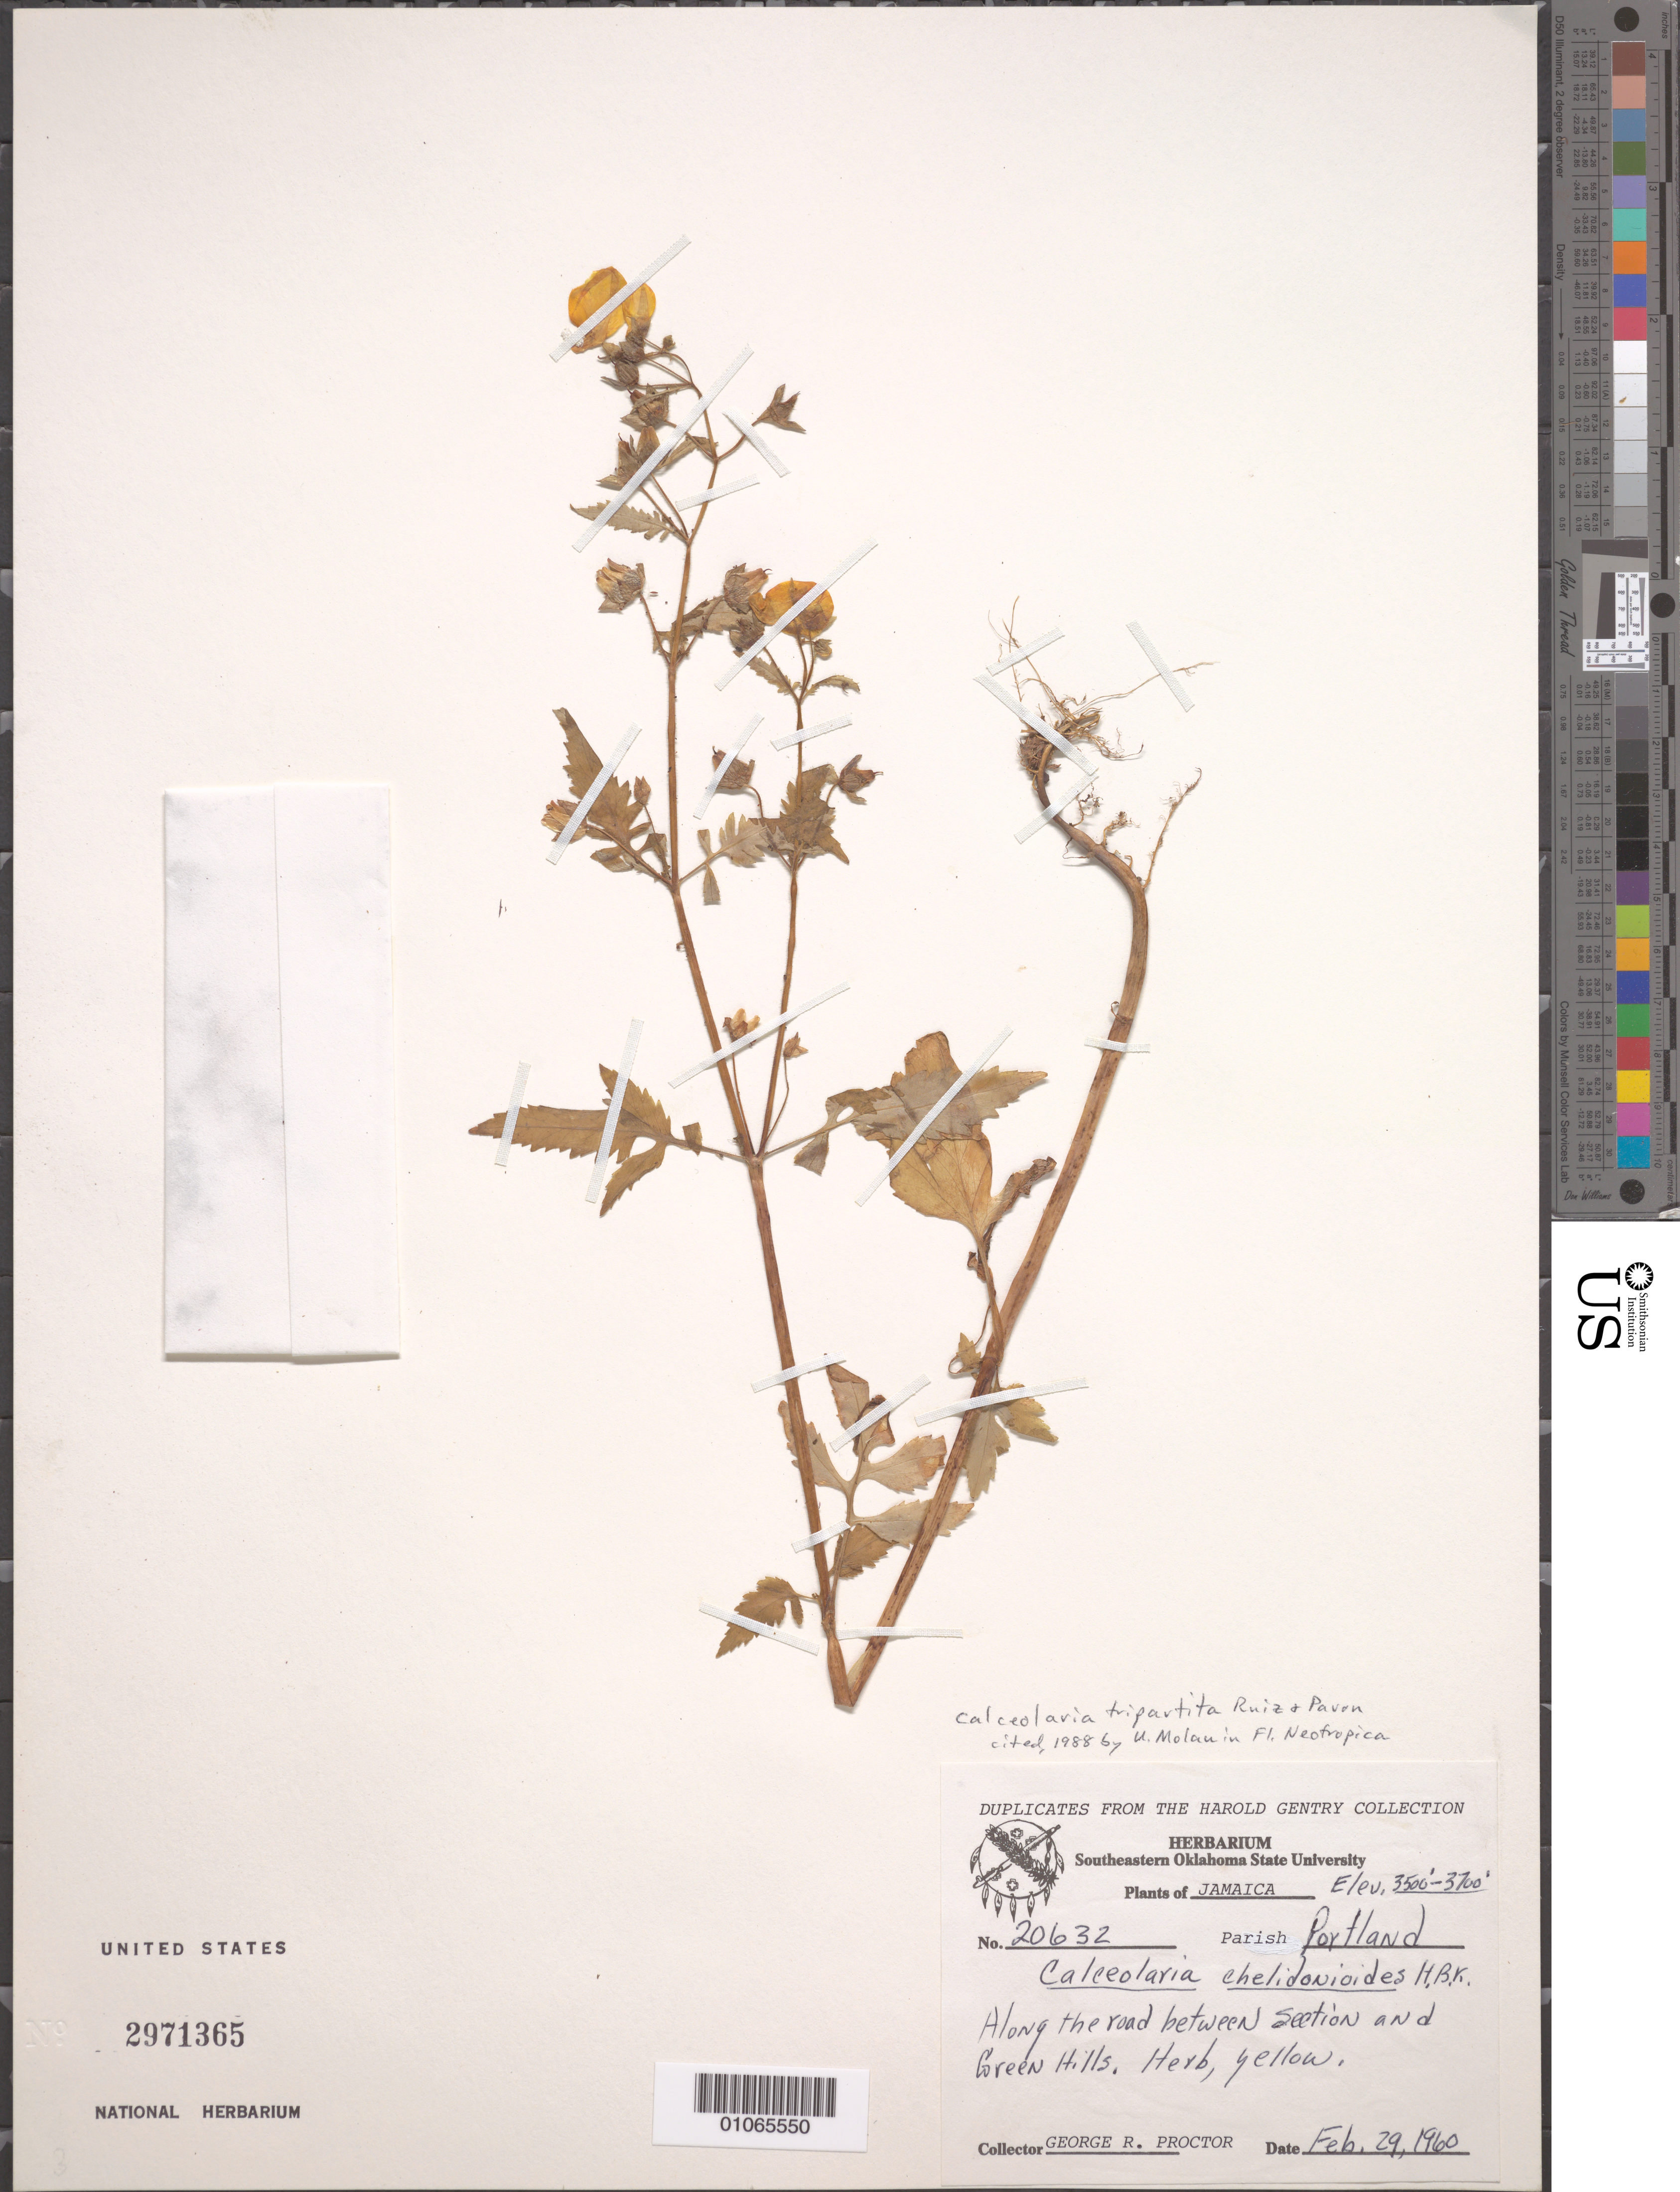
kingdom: Plantae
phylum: Tracheophyta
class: Magnoliopsida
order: Lamiales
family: Calceolariaceae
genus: Calceolaria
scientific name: Calceolaria tripartita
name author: Ruiz & Pav.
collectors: G. R. Proctor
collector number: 20632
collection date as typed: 29 Feb 1960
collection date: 1960-02-29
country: Jamaica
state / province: Portland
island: Jamaica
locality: Along the road between section and Green Hills.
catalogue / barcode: US 2971365